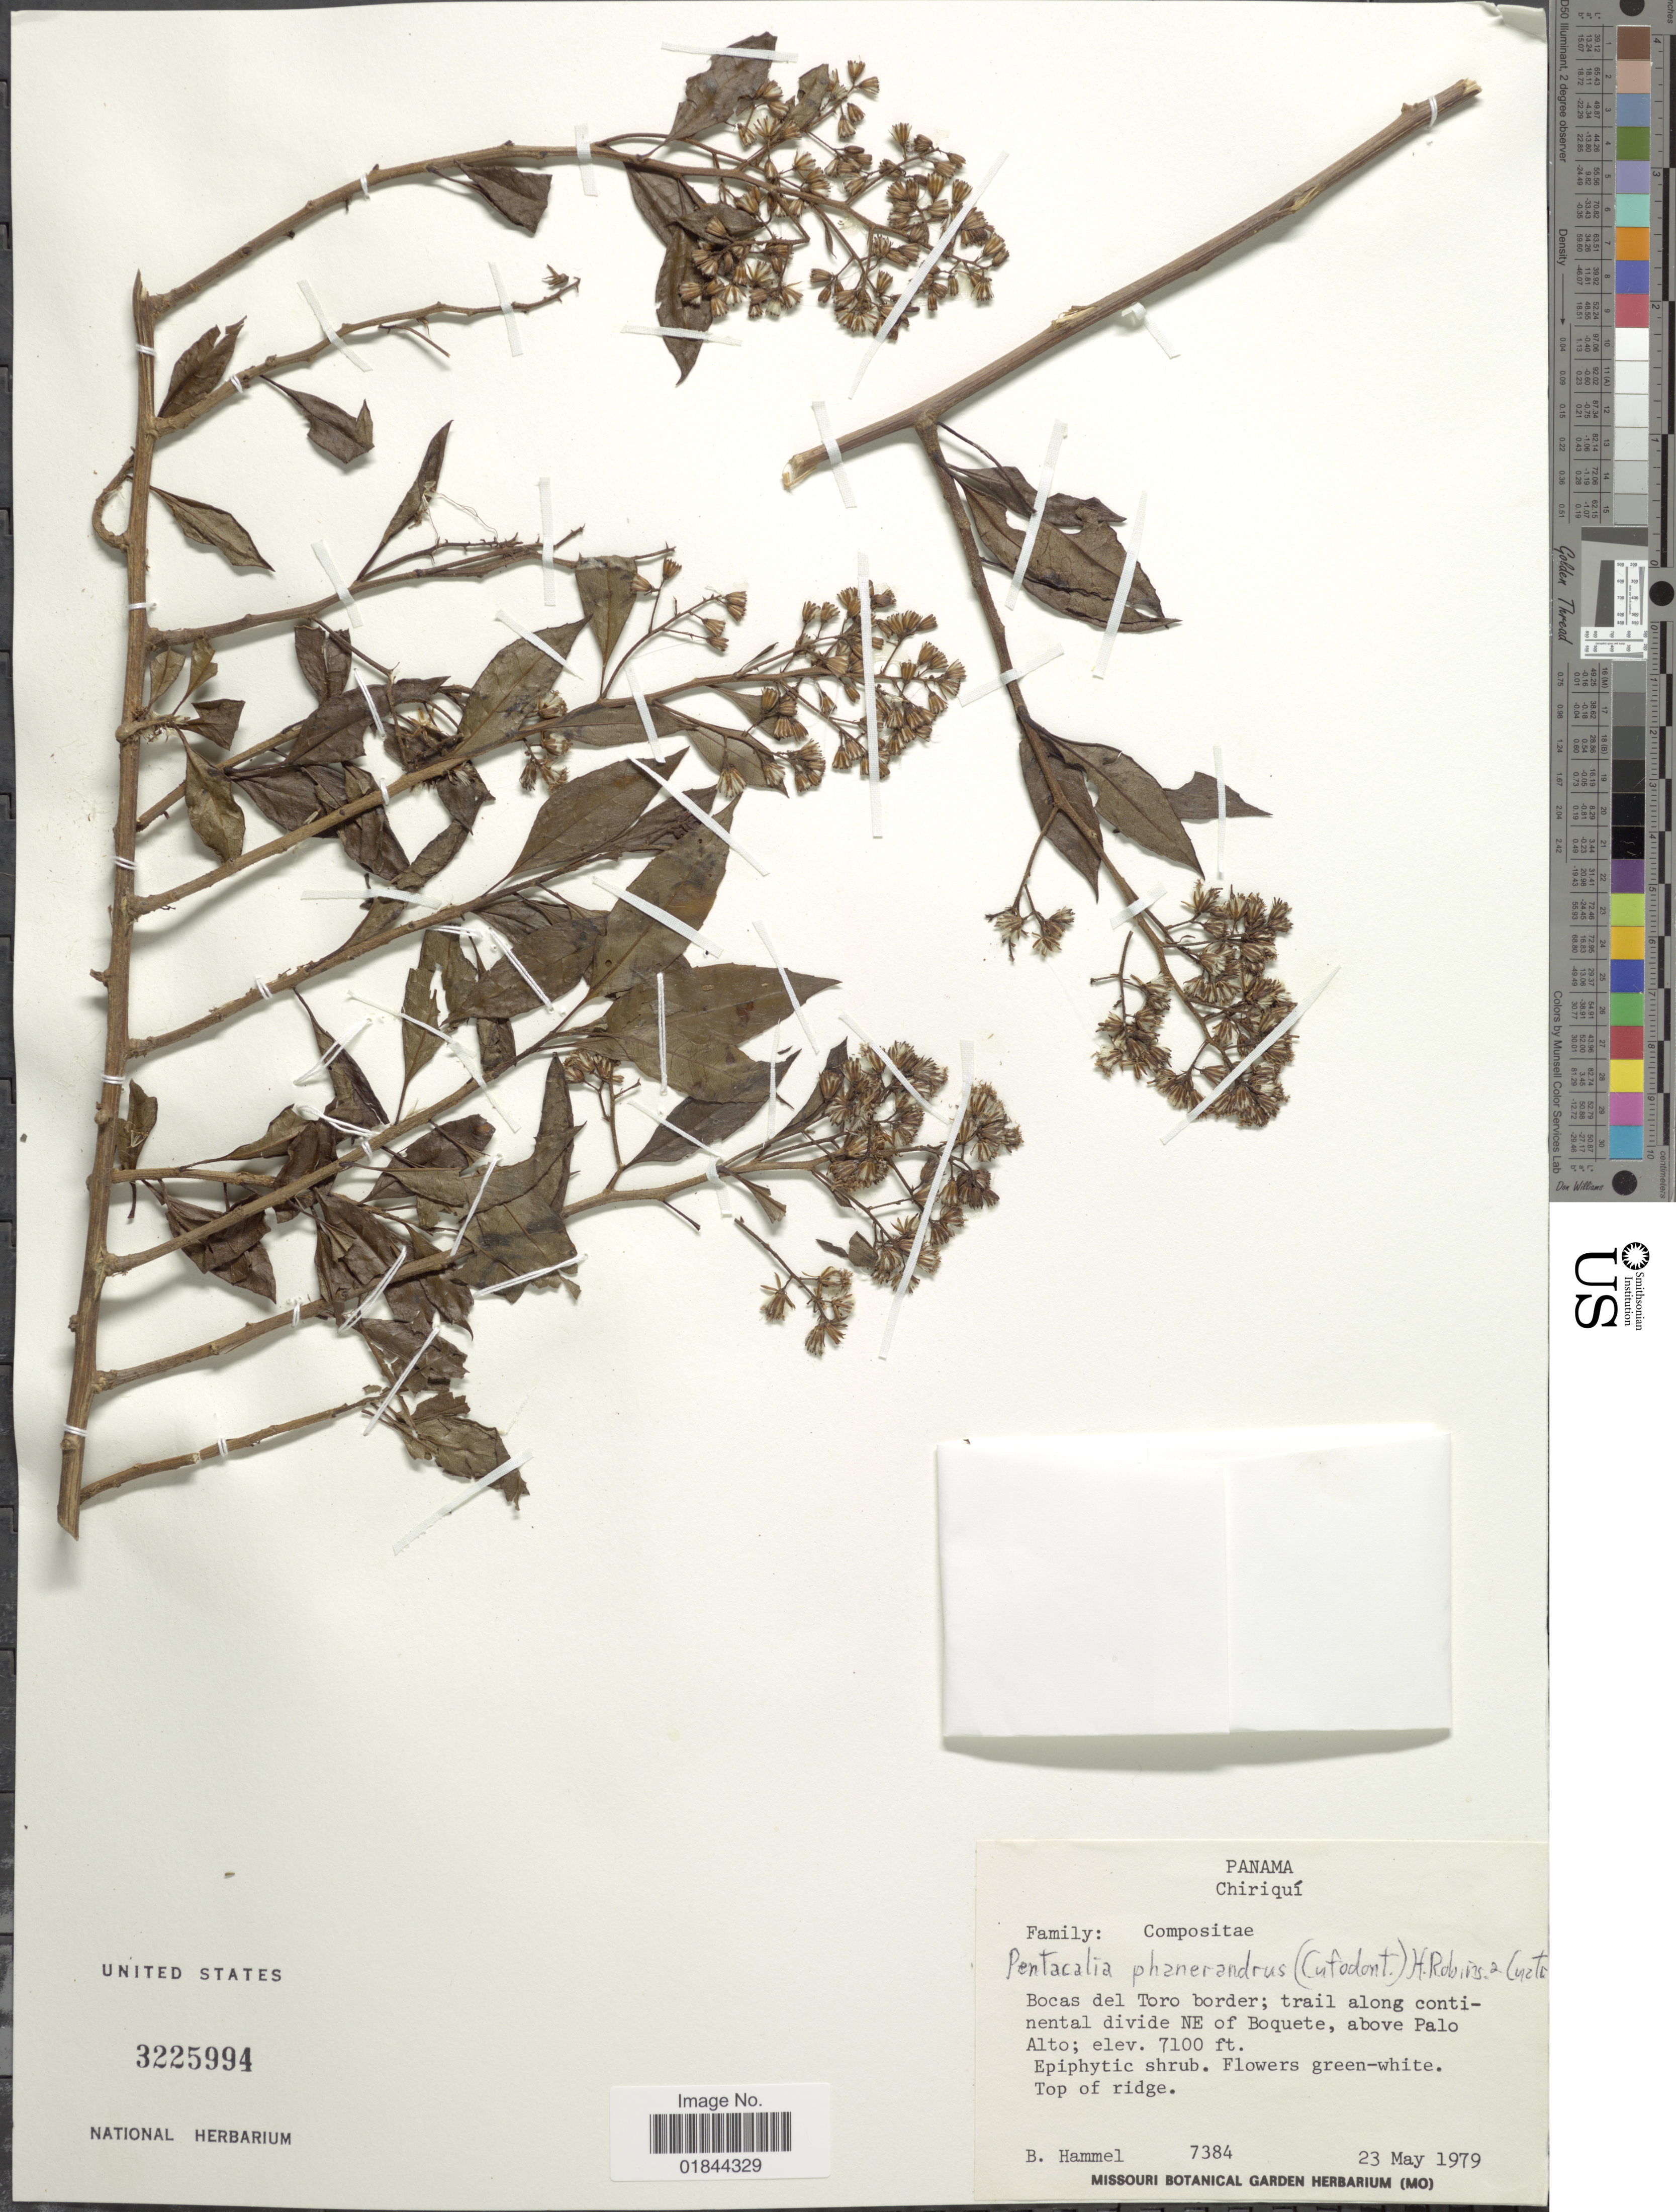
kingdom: Plantae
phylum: Tracheophyta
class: Magnoliopsida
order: Asterales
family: Asteraceae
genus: Pentacalia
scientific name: Pentacalia phanerandra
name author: (Cufod.) H. Rob. & Cuatrec.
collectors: B. Hammel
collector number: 7384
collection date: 1979-05-23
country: Panama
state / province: Bocas del Toro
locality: Chiriquí, Bocas del Toro border; trail along continental divide NE of Boquete, above Palo Alto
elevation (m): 2164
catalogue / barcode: US 3225994